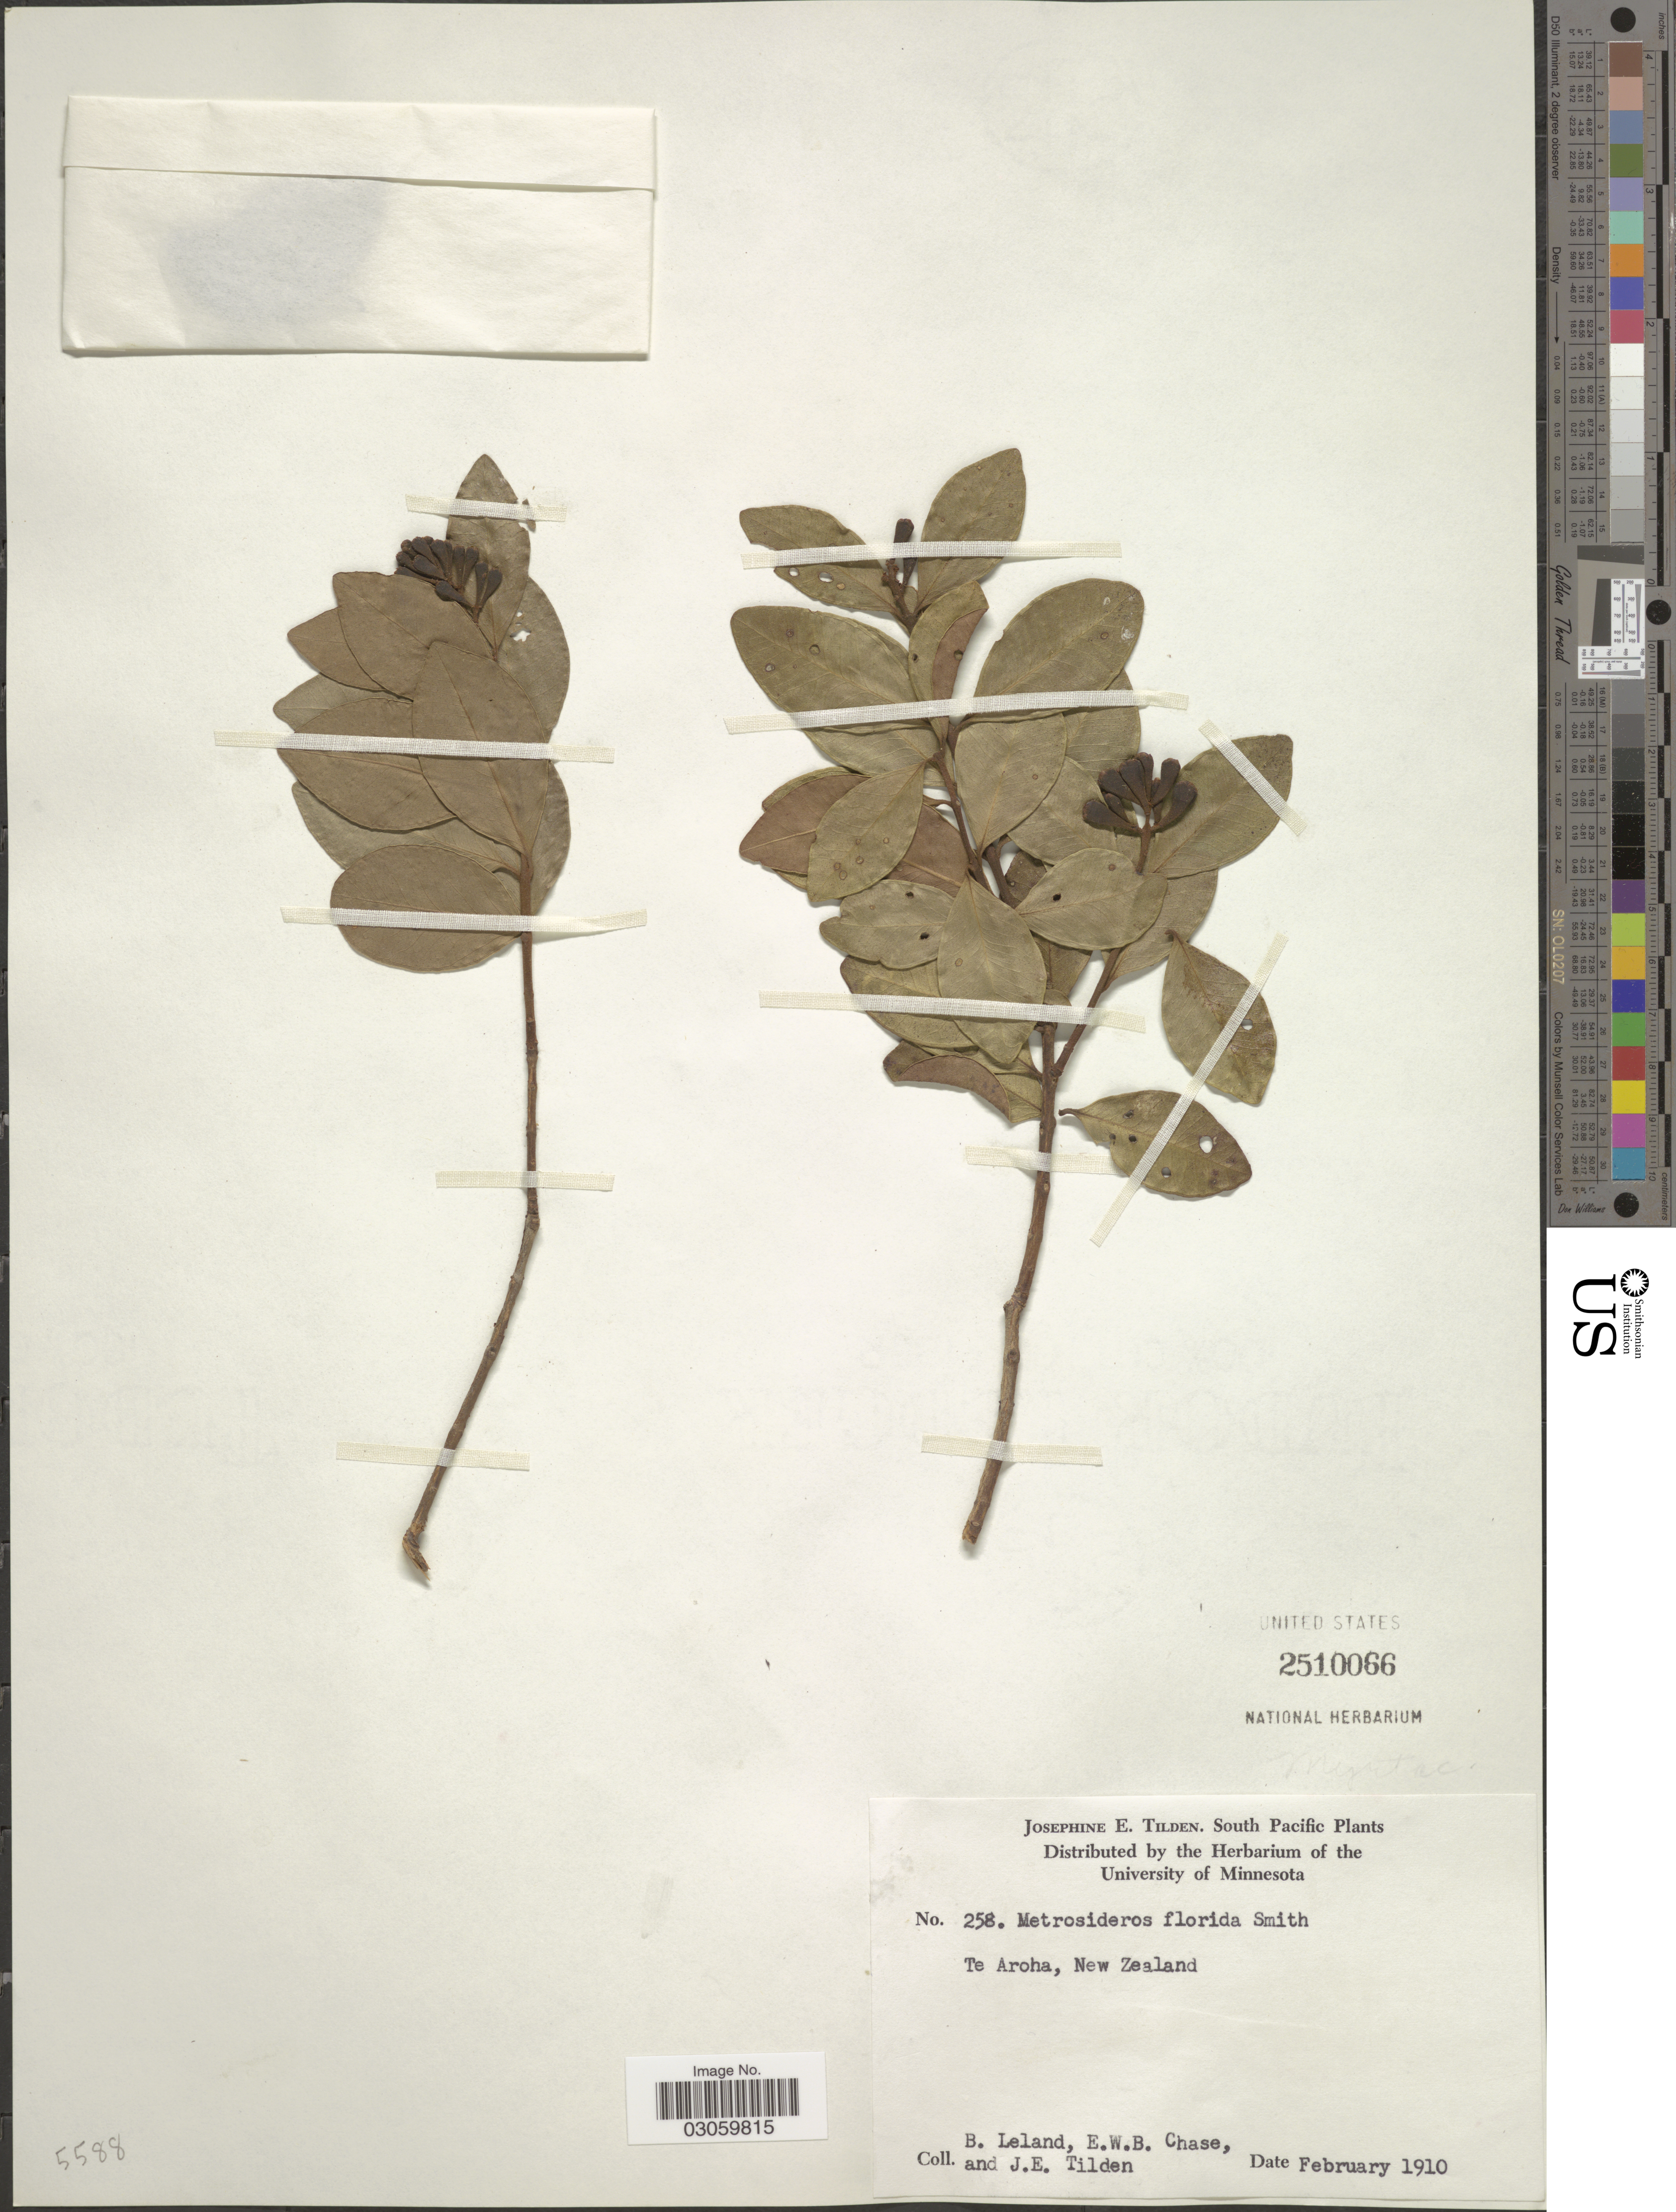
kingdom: Plantae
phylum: Tracheophyta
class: Magnoliopsida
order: Myrtales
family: Myrtaceae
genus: Metrosideros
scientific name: Metrosideros scandens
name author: Banks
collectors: B. Leland, E. W. Chase & J. E. Tilden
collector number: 258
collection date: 1910-02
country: New Zealand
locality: South Pacific. Te Aroha.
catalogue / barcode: US 2510066